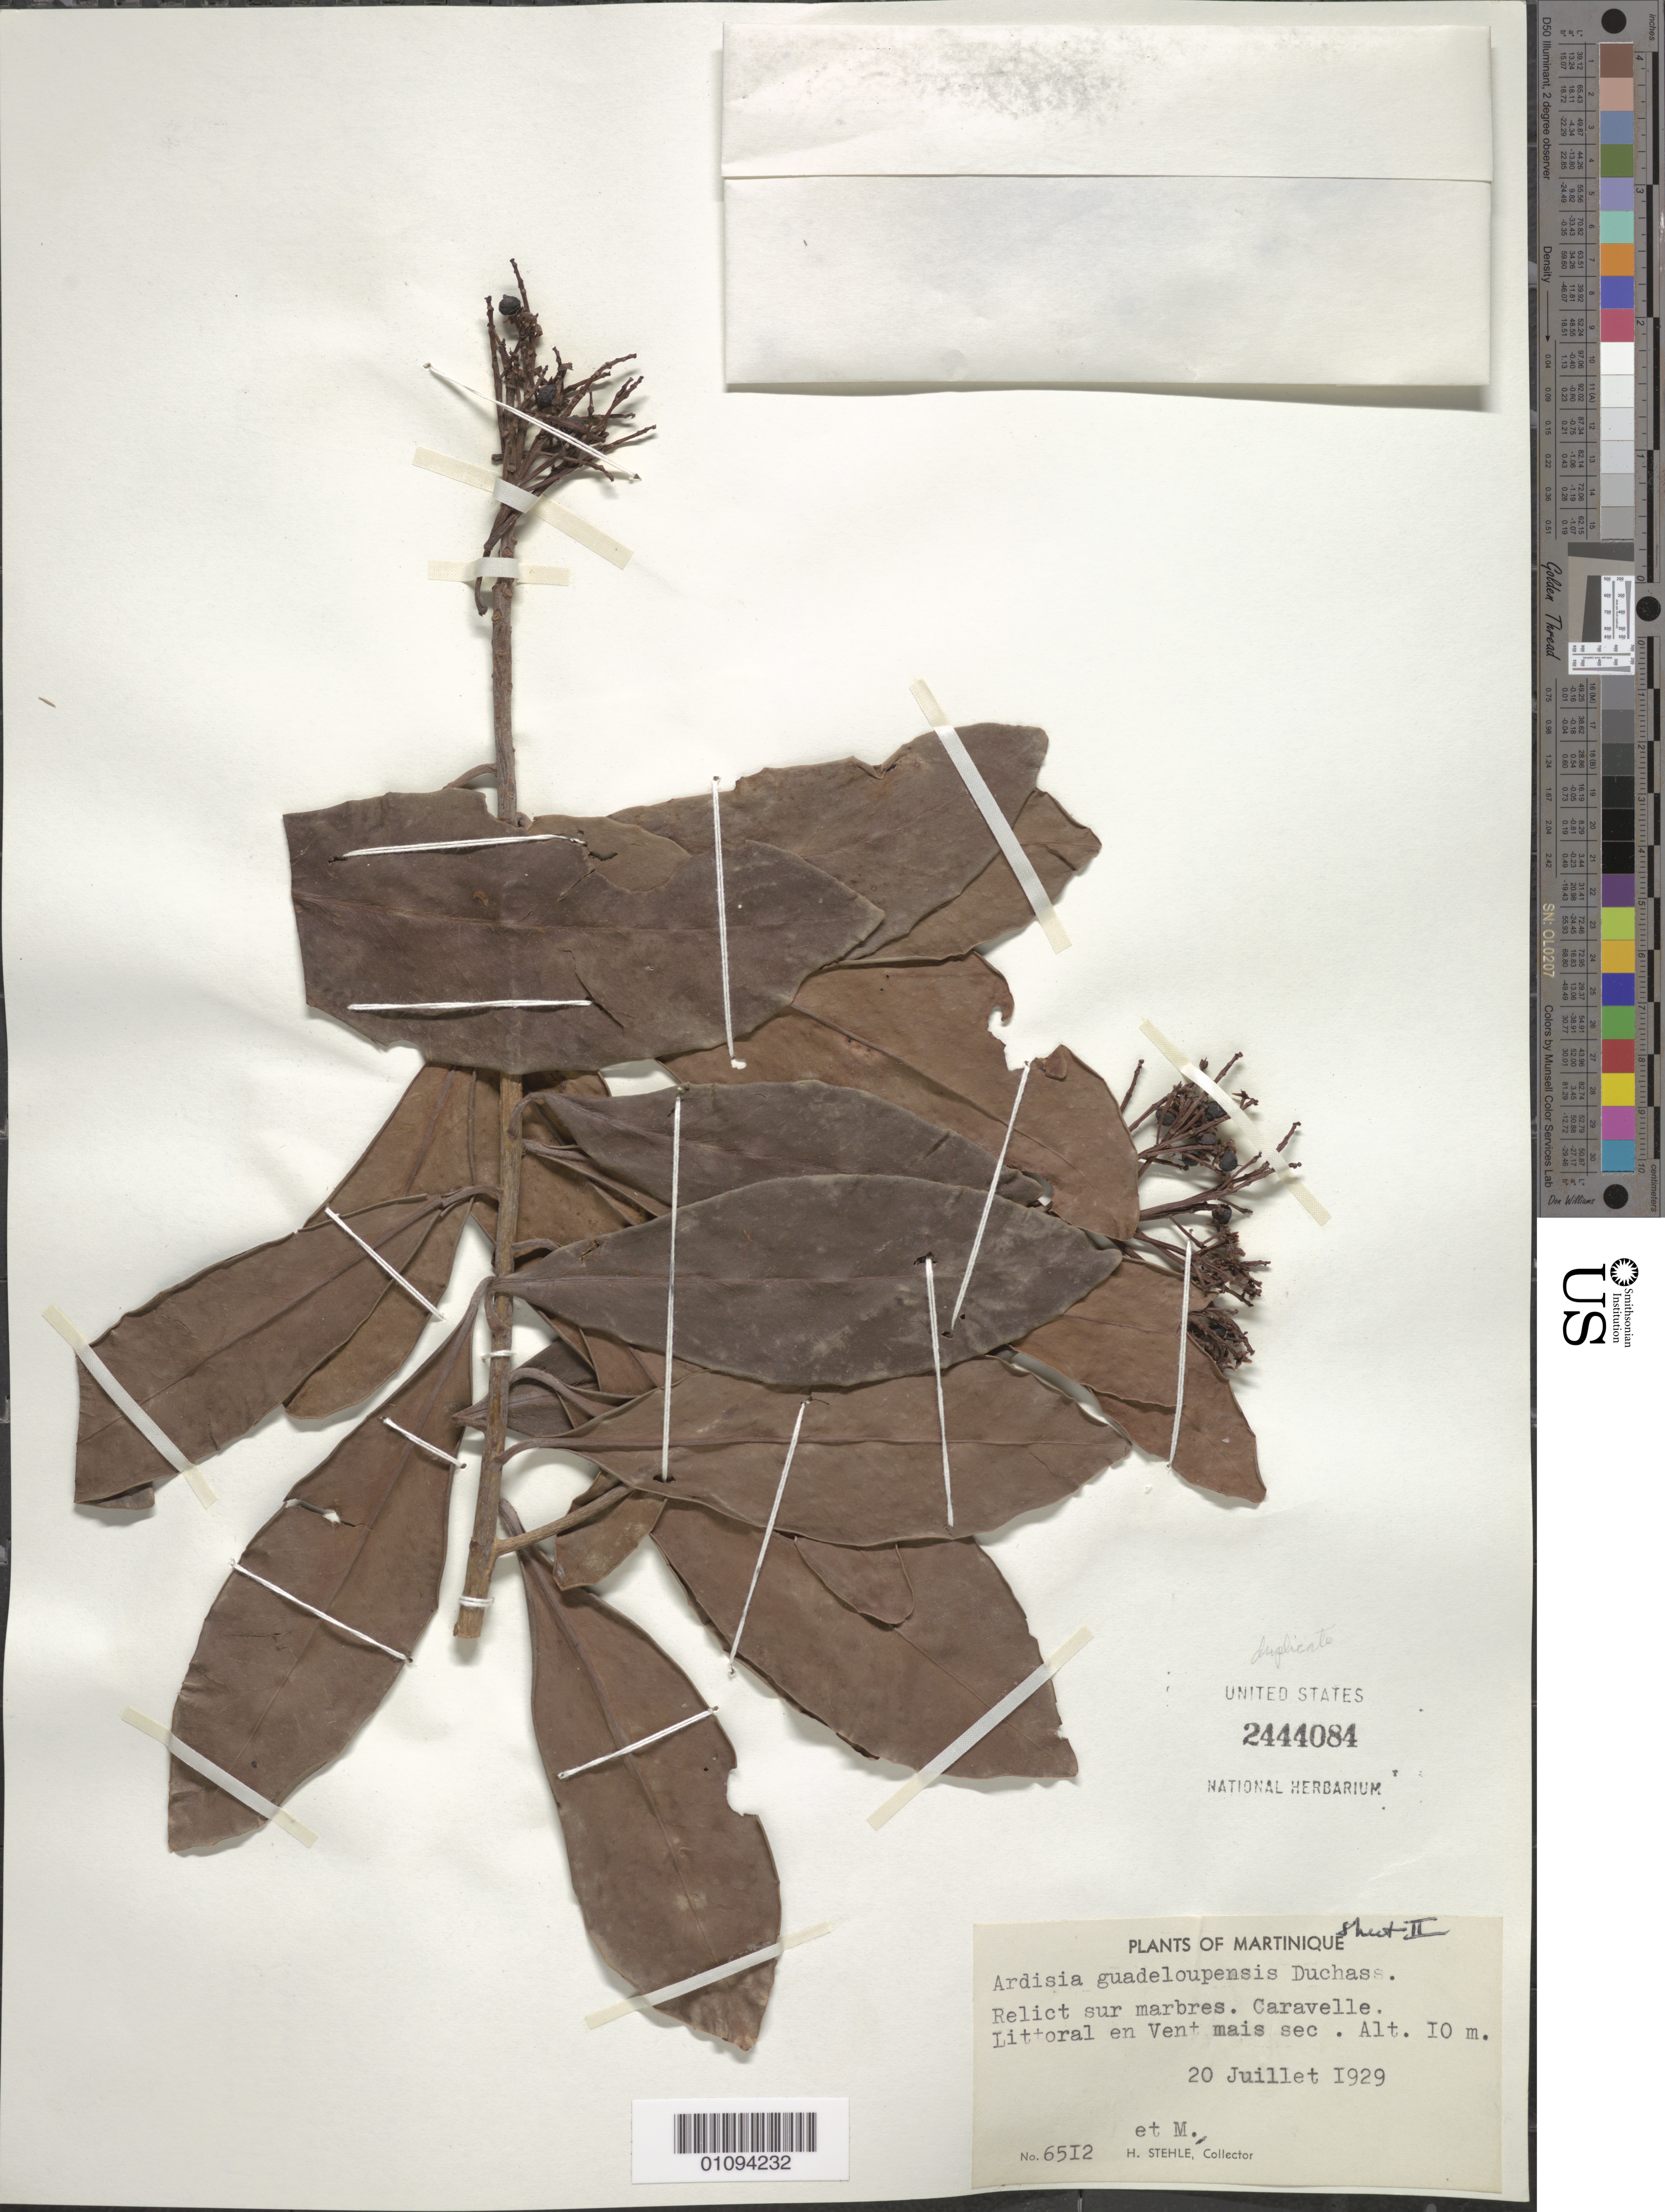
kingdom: Plantae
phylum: Tracheophyta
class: Magnoliopsida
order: Ericales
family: Primulaceae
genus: Ardisia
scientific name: Ardisia obovata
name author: Desv. ex Ham.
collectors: B. Stefanoff, H. Stehlé & M. Stehlé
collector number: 6512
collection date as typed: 20 Jul 1929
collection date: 1929-07-20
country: Martinique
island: Martinique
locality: Caravelle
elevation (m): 10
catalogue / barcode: US 2444084